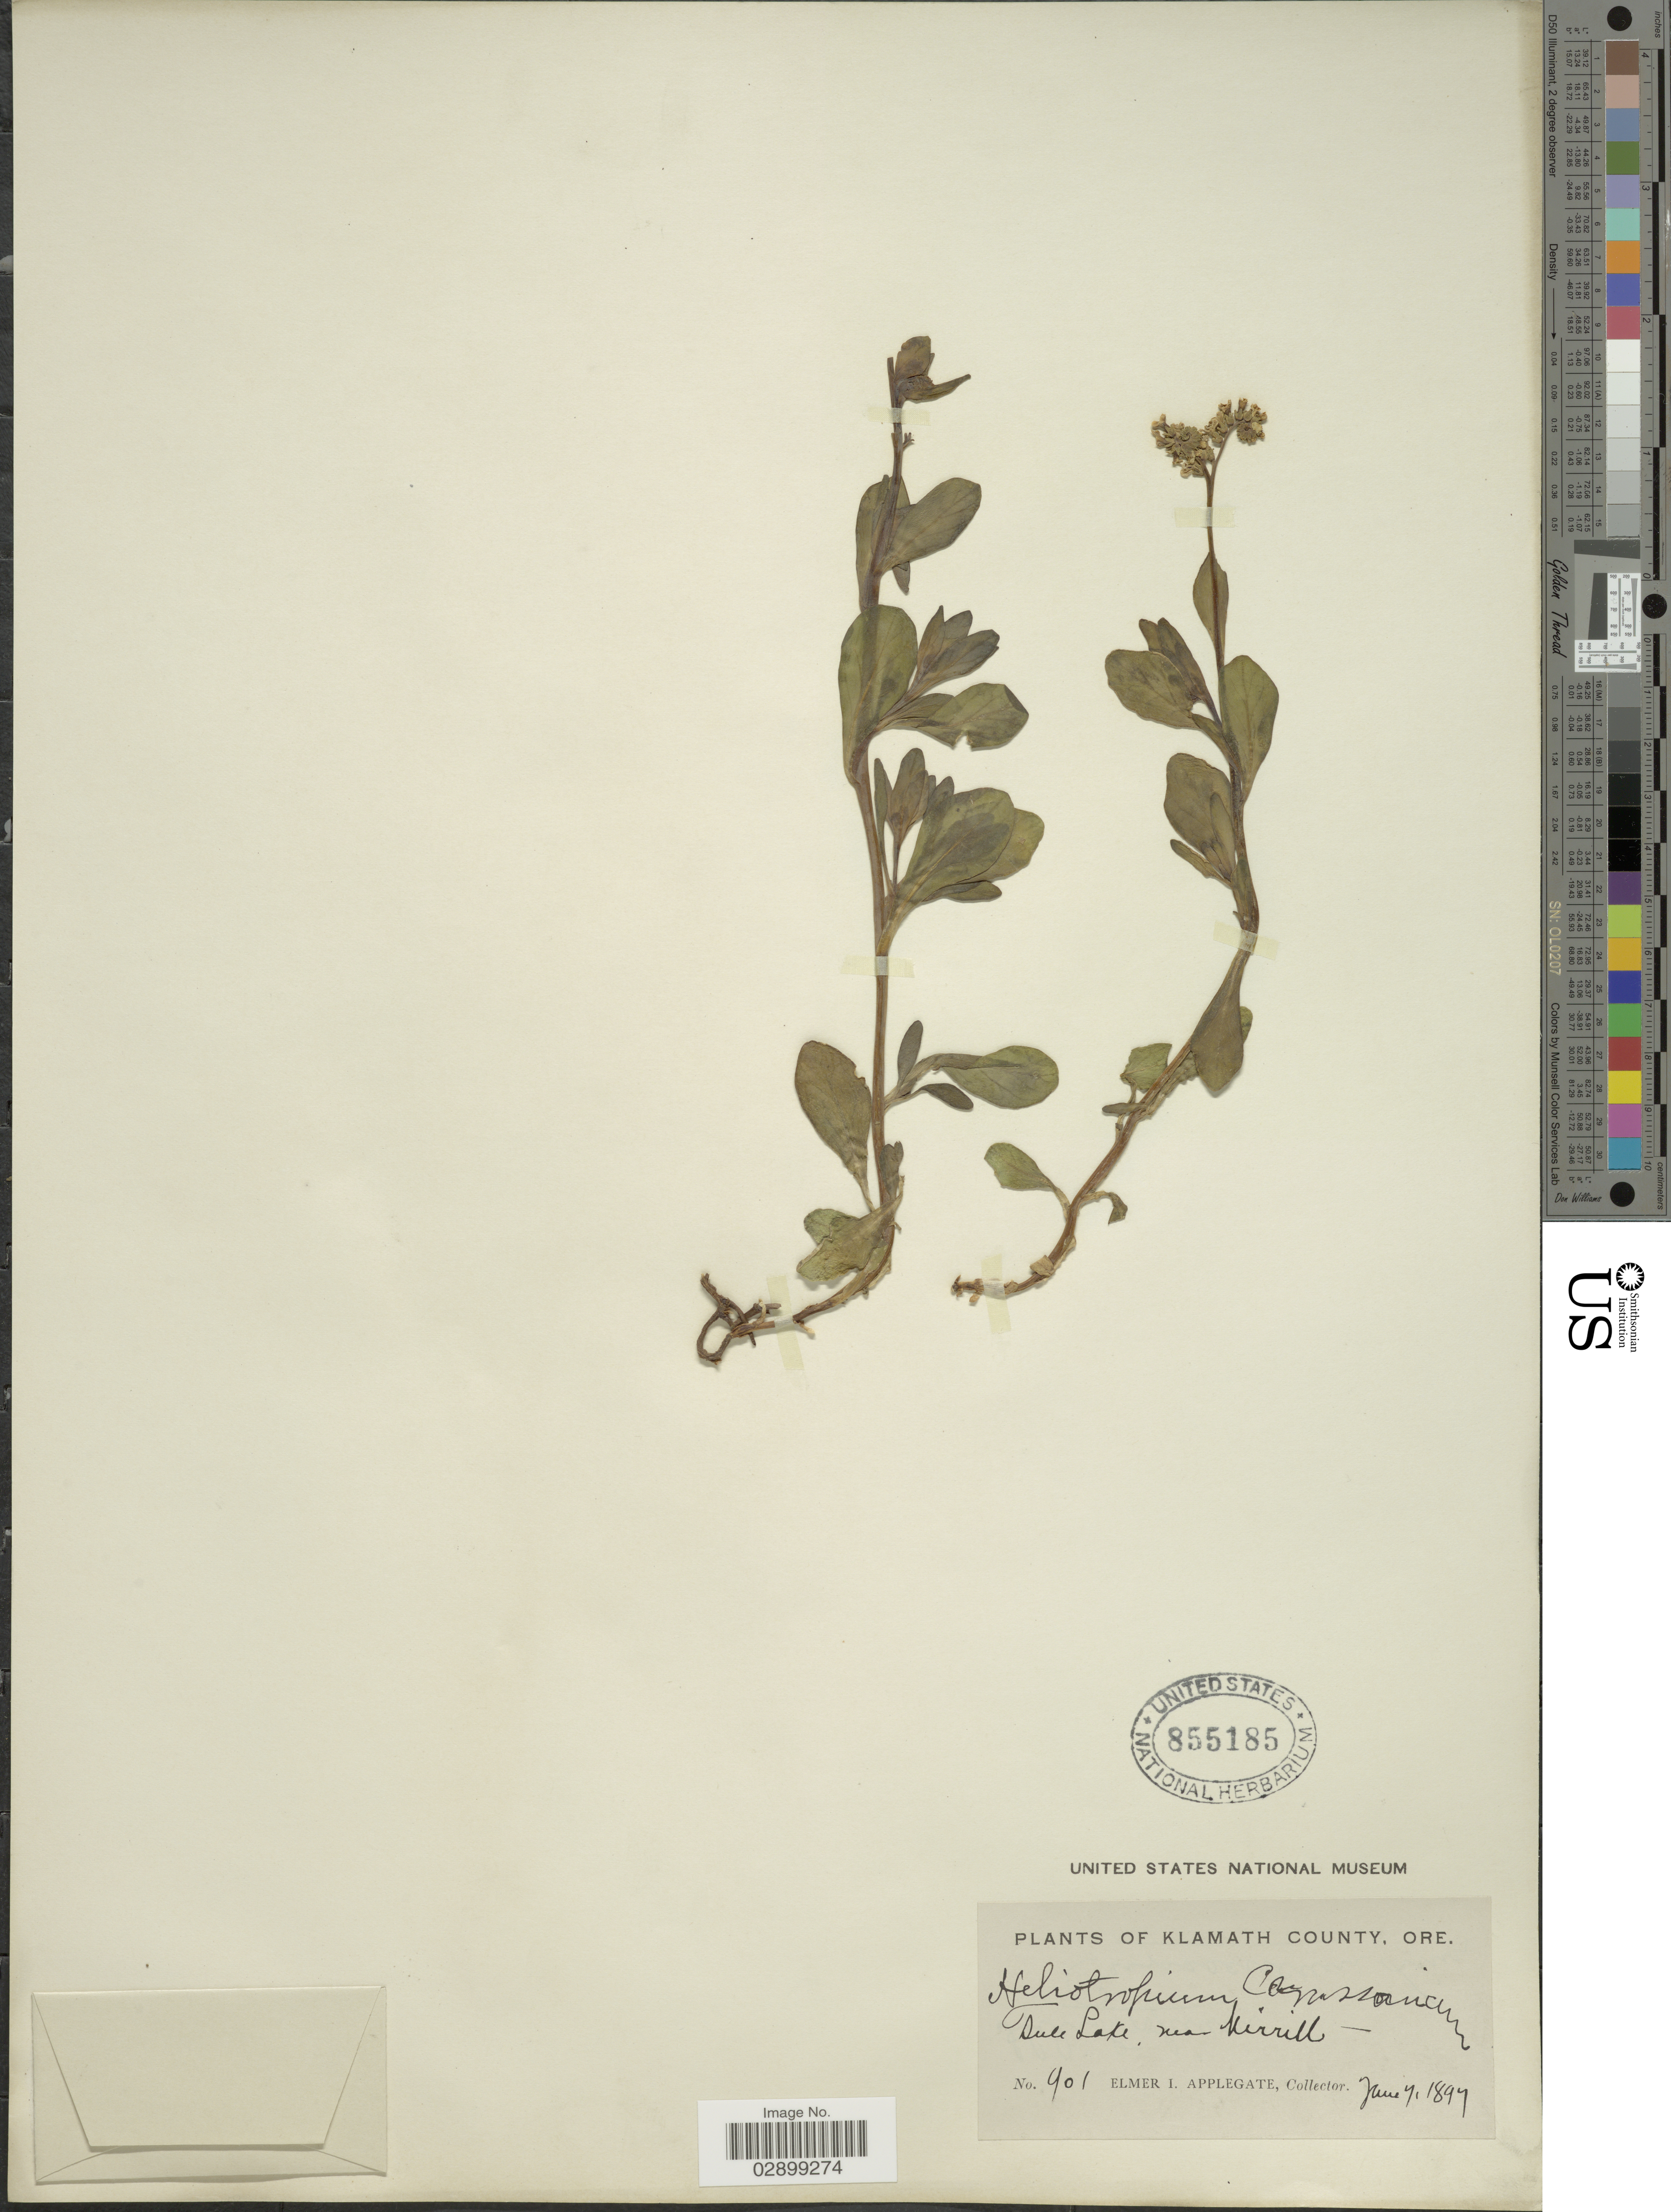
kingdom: Plantae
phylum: Tracheophyta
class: Magnoliopsida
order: Boraginales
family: Heliotropiaceae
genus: Heliotropium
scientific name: Heliotropium curassavicum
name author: L.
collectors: E. I. Applegate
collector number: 901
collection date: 1897-06-07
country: United States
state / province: Oregon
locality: Klamath County, Ore. Tule Lake, near Merrill.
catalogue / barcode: US 855185